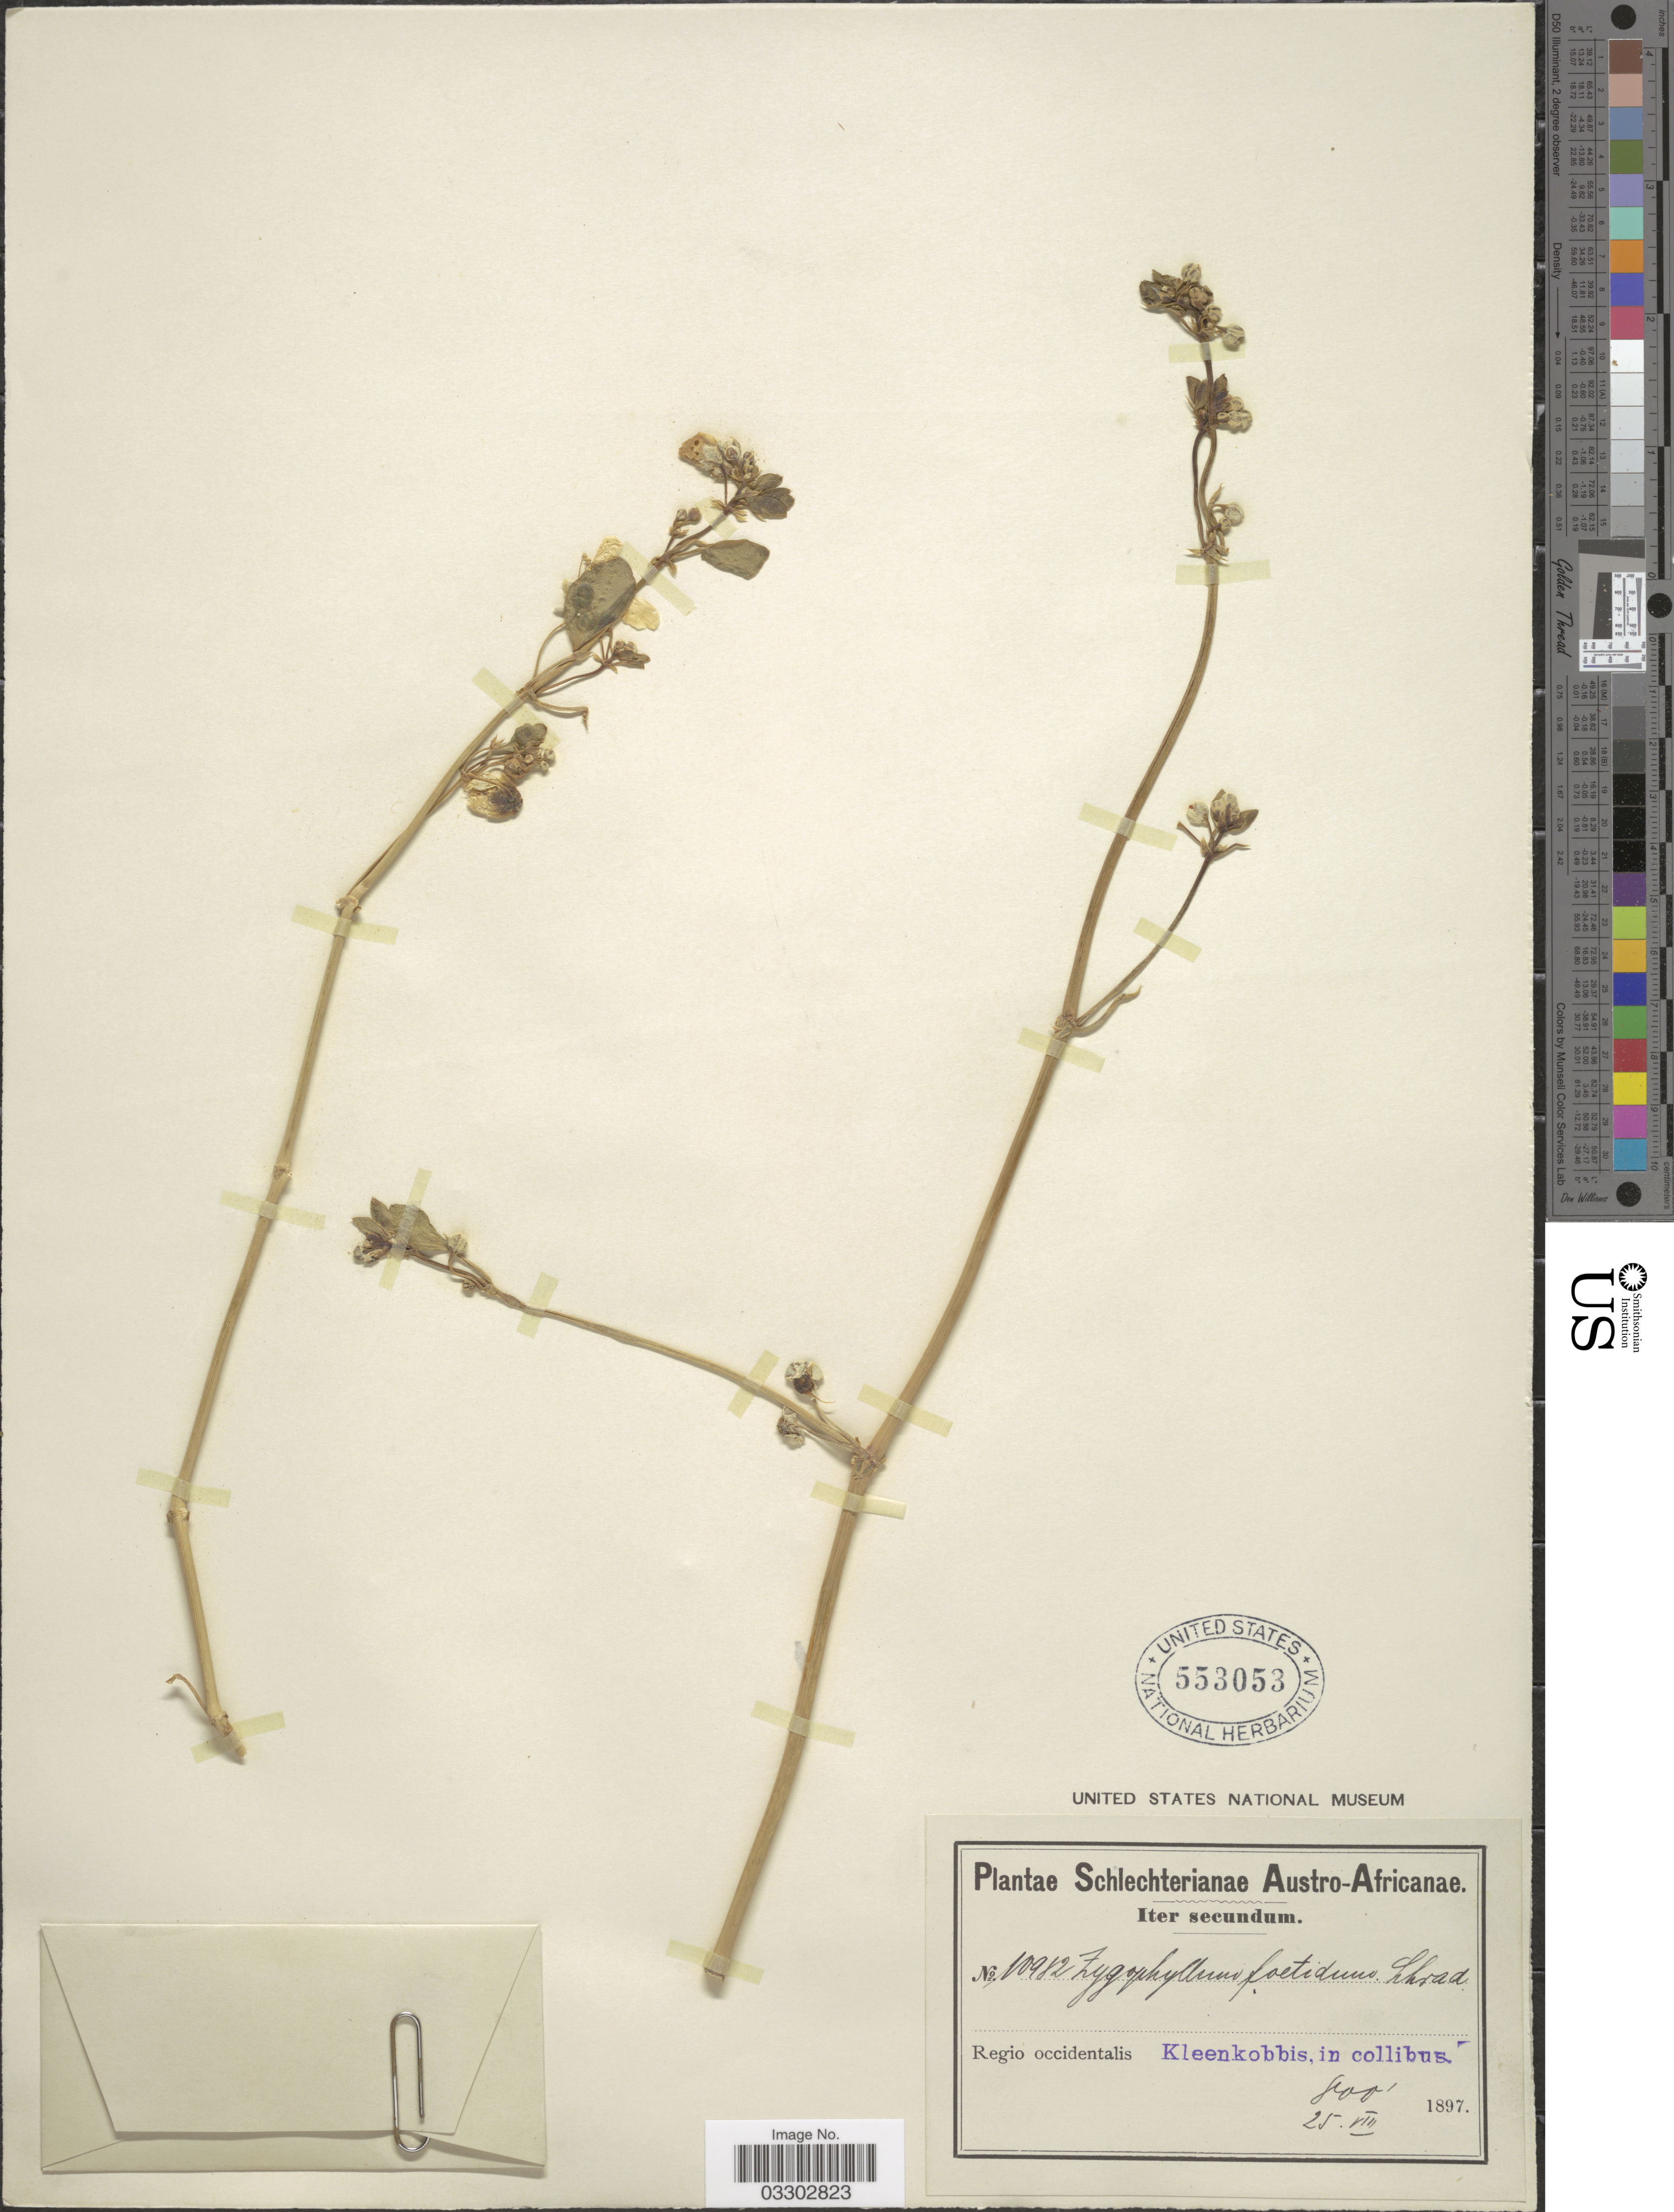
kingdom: Plantae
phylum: Tracheophyta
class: Magnoliopsida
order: Zygophyllales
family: Zygophyllaceae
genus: Roepera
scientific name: Roepera foetida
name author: (Schrad. & J.C. Wendl.) Beier & Thulin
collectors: Schlechter, --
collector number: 10982*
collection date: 1897-08-25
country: South Africa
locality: Austro-Africanae. Regio occidentalis Kleenkobbis, in collibus.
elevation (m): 244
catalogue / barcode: US 553053